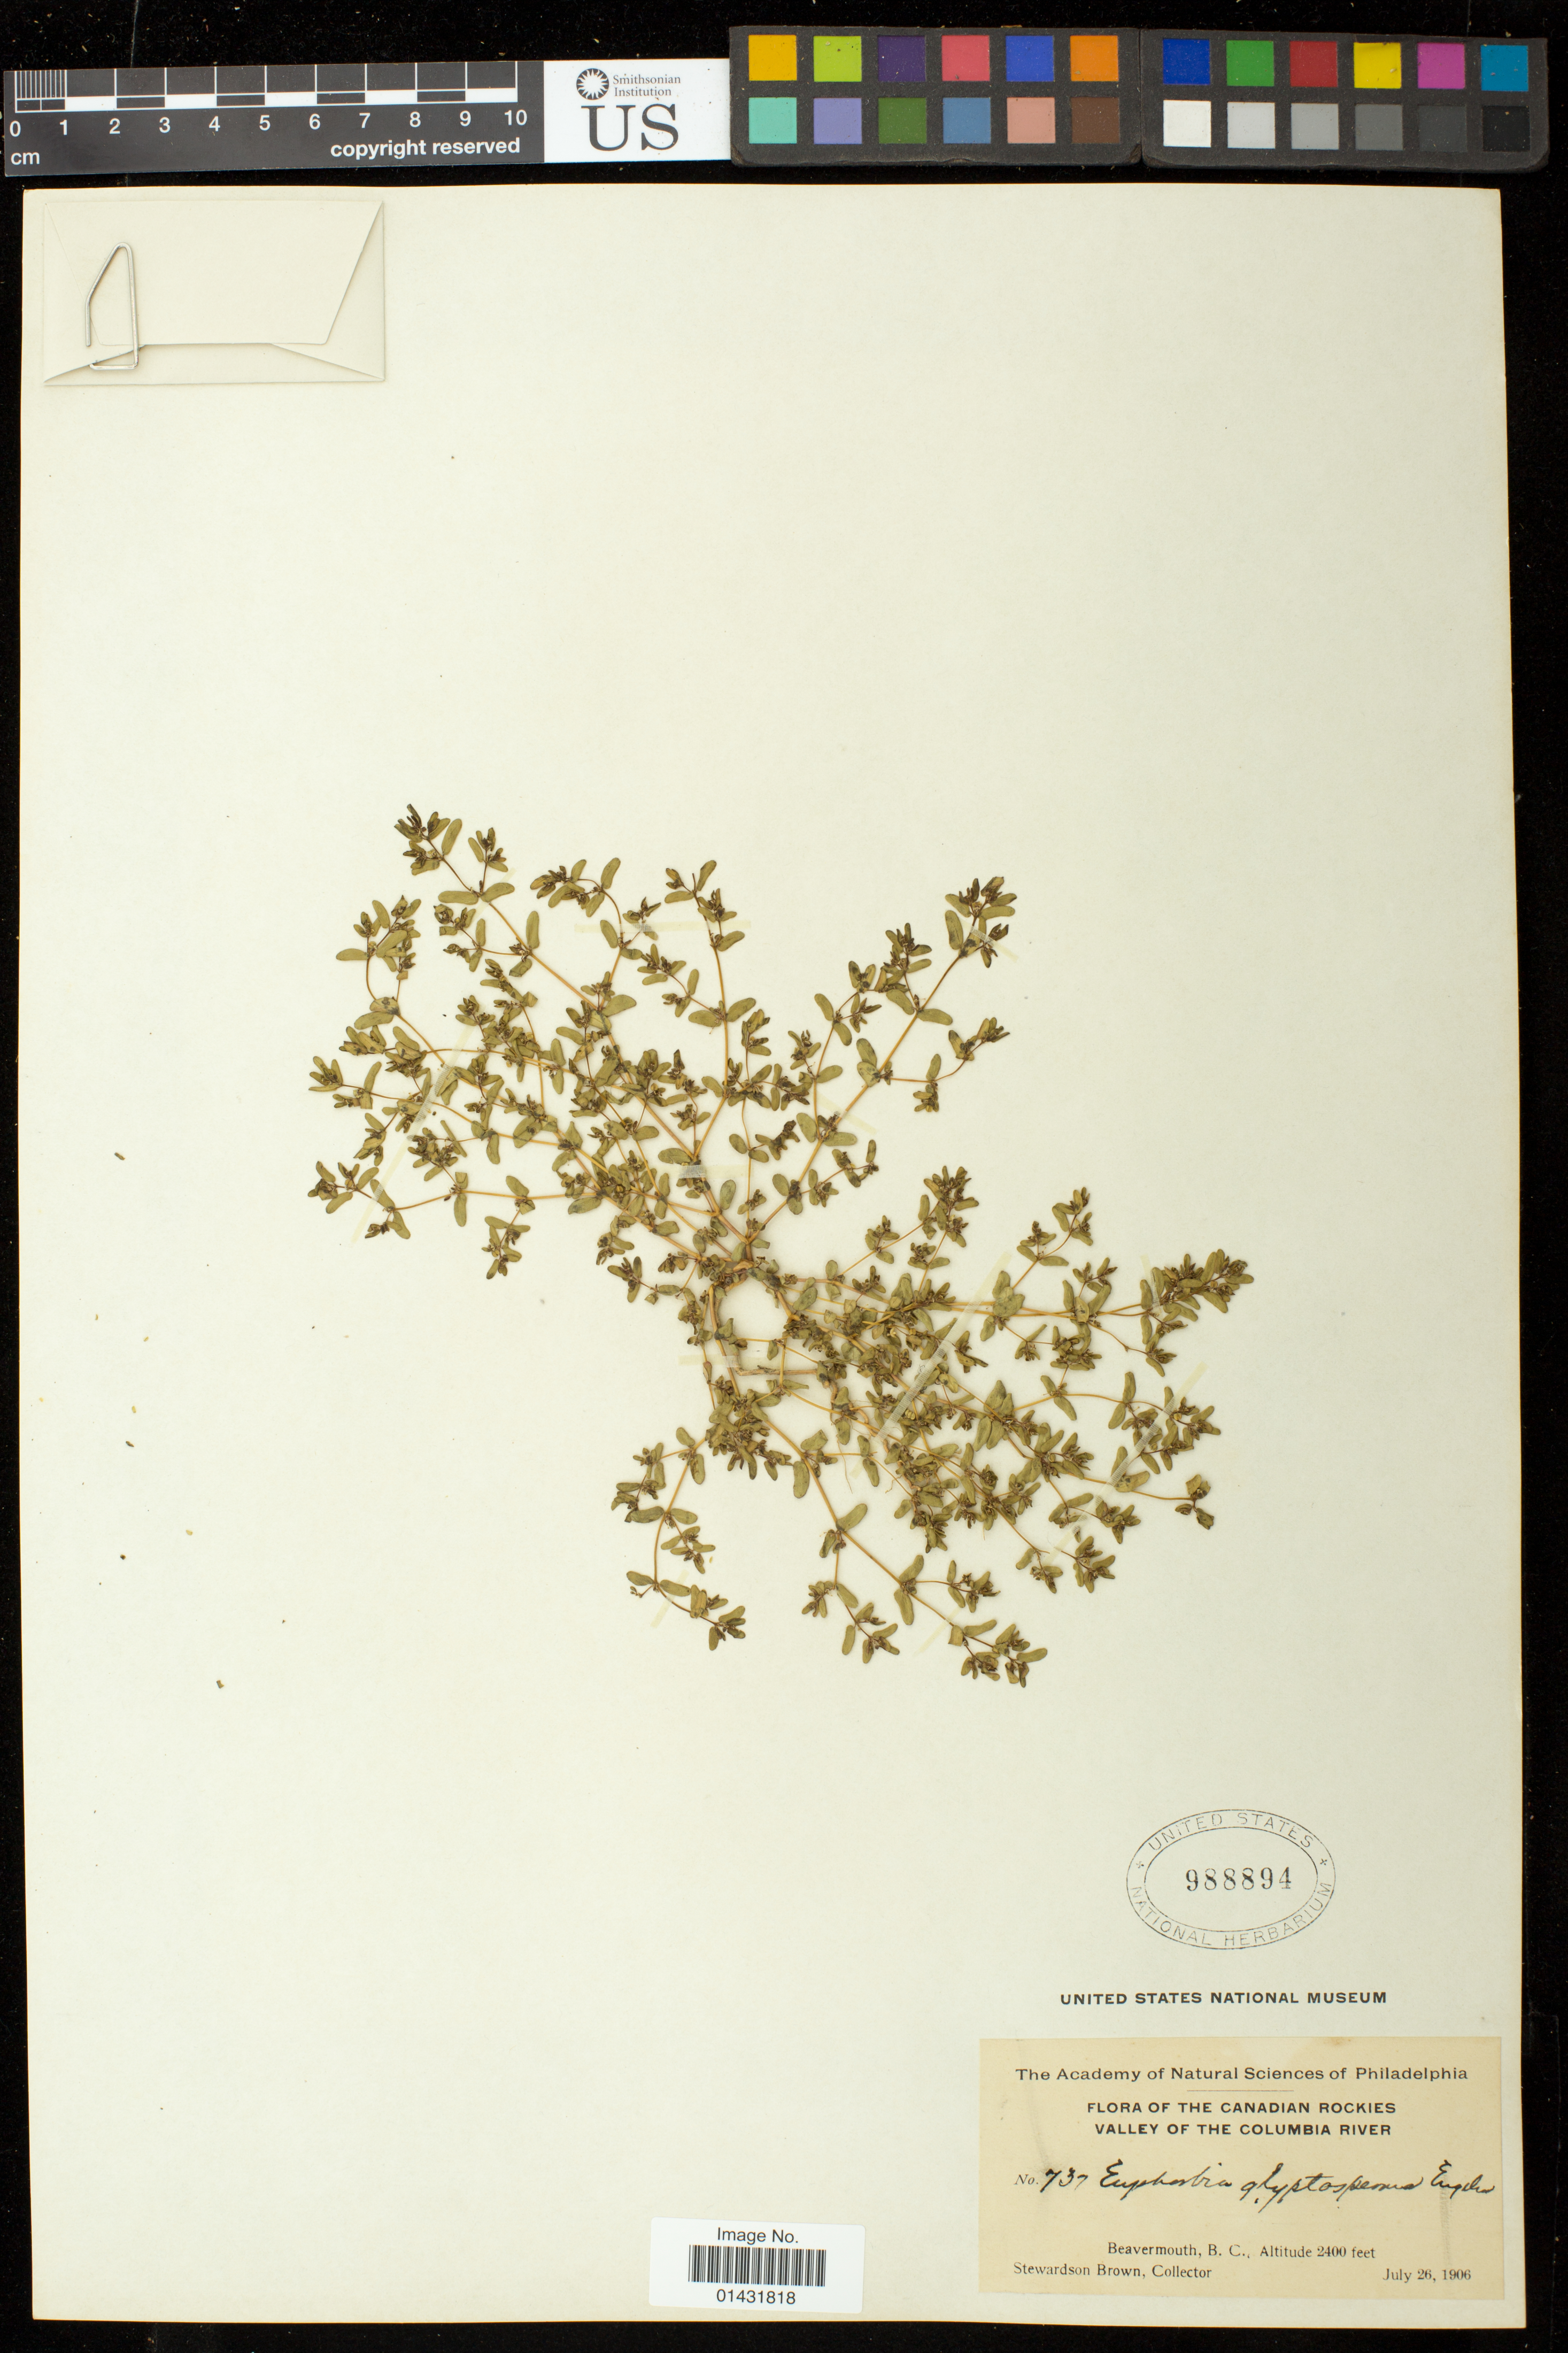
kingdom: Plantae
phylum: Tracheophyta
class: Magnoliopsida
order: Malpighiales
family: Euphorbiaceae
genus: Euphorbia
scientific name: Euphorbia glyptosperma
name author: Engelm.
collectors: S. Brown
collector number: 737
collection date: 1906-07-26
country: Canada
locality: Canadian Rockies, Valley of the Columbia River; Beavermouth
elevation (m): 732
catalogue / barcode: US 988894